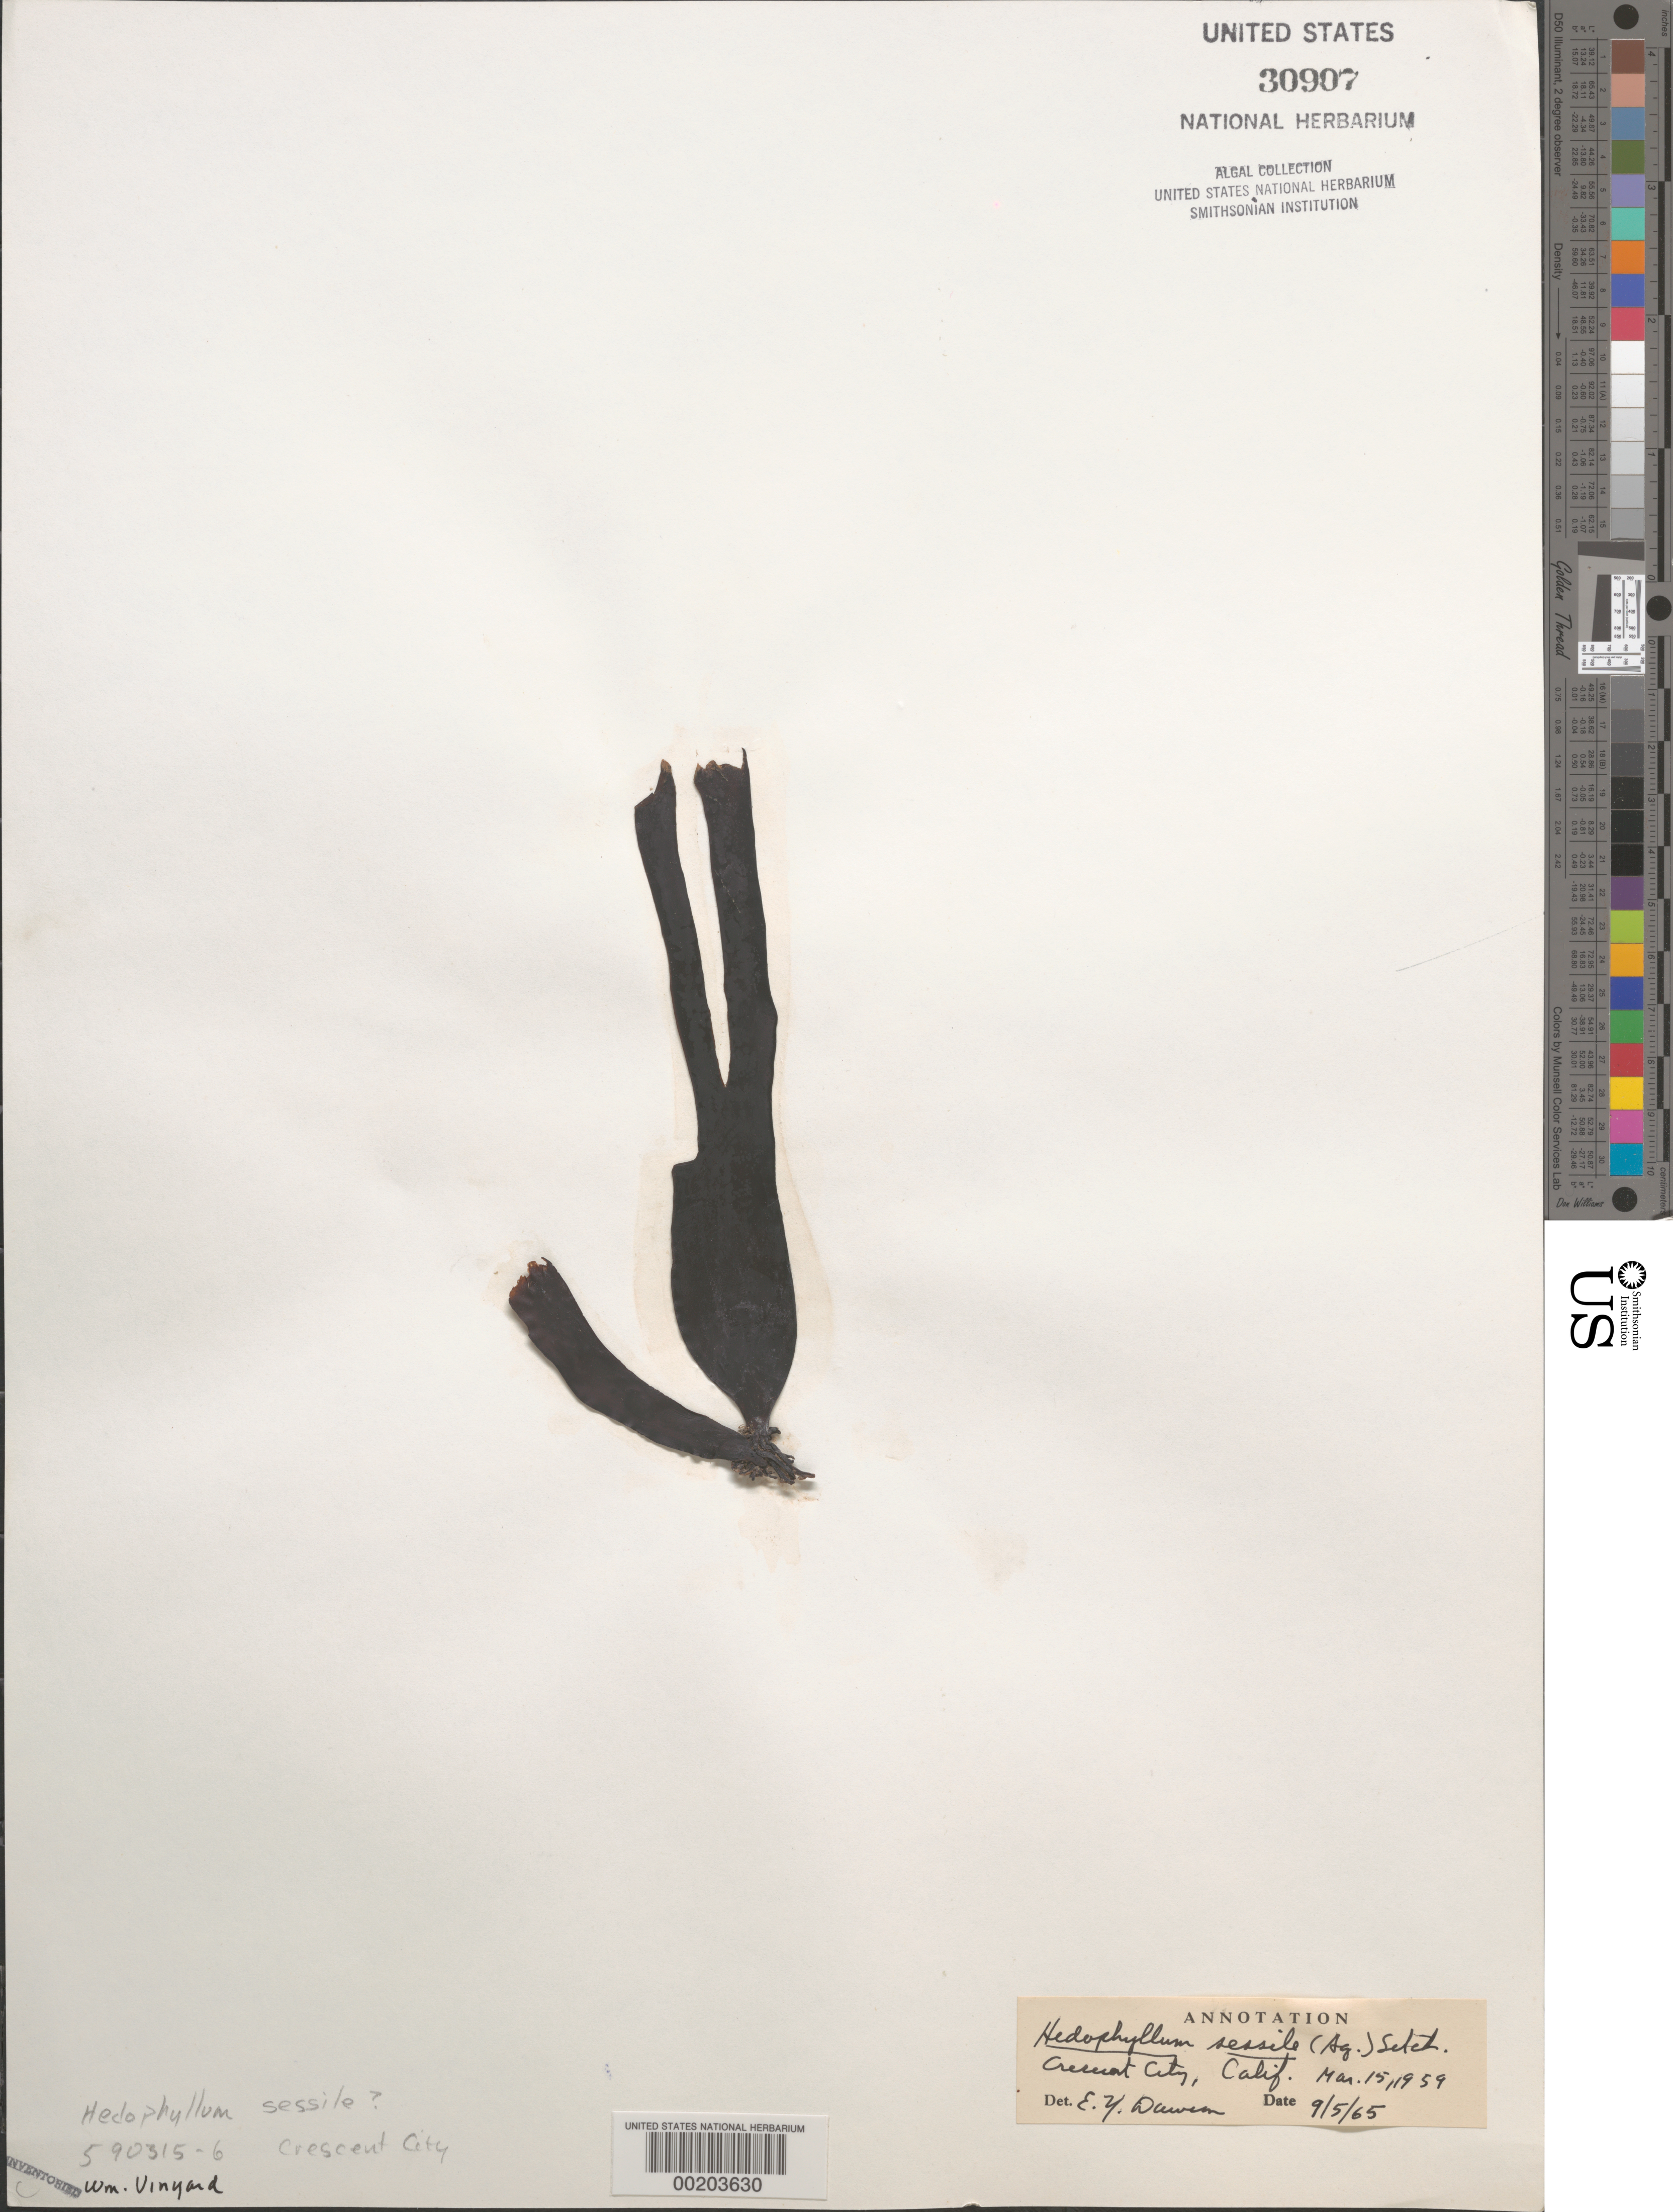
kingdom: Chromista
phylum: Ochrophyta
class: Phaeophyceae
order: Laminariales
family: Laminariaceae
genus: Hedophyllum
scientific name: Hedophyllum sessile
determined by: Dawson, E. Y.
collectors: W. Vineyard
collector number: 590315-6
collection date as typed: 15 Mar 1965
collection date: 1965-03-15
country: United States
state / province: California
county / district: Del Norte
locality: Crescent City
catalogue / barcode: US 30907